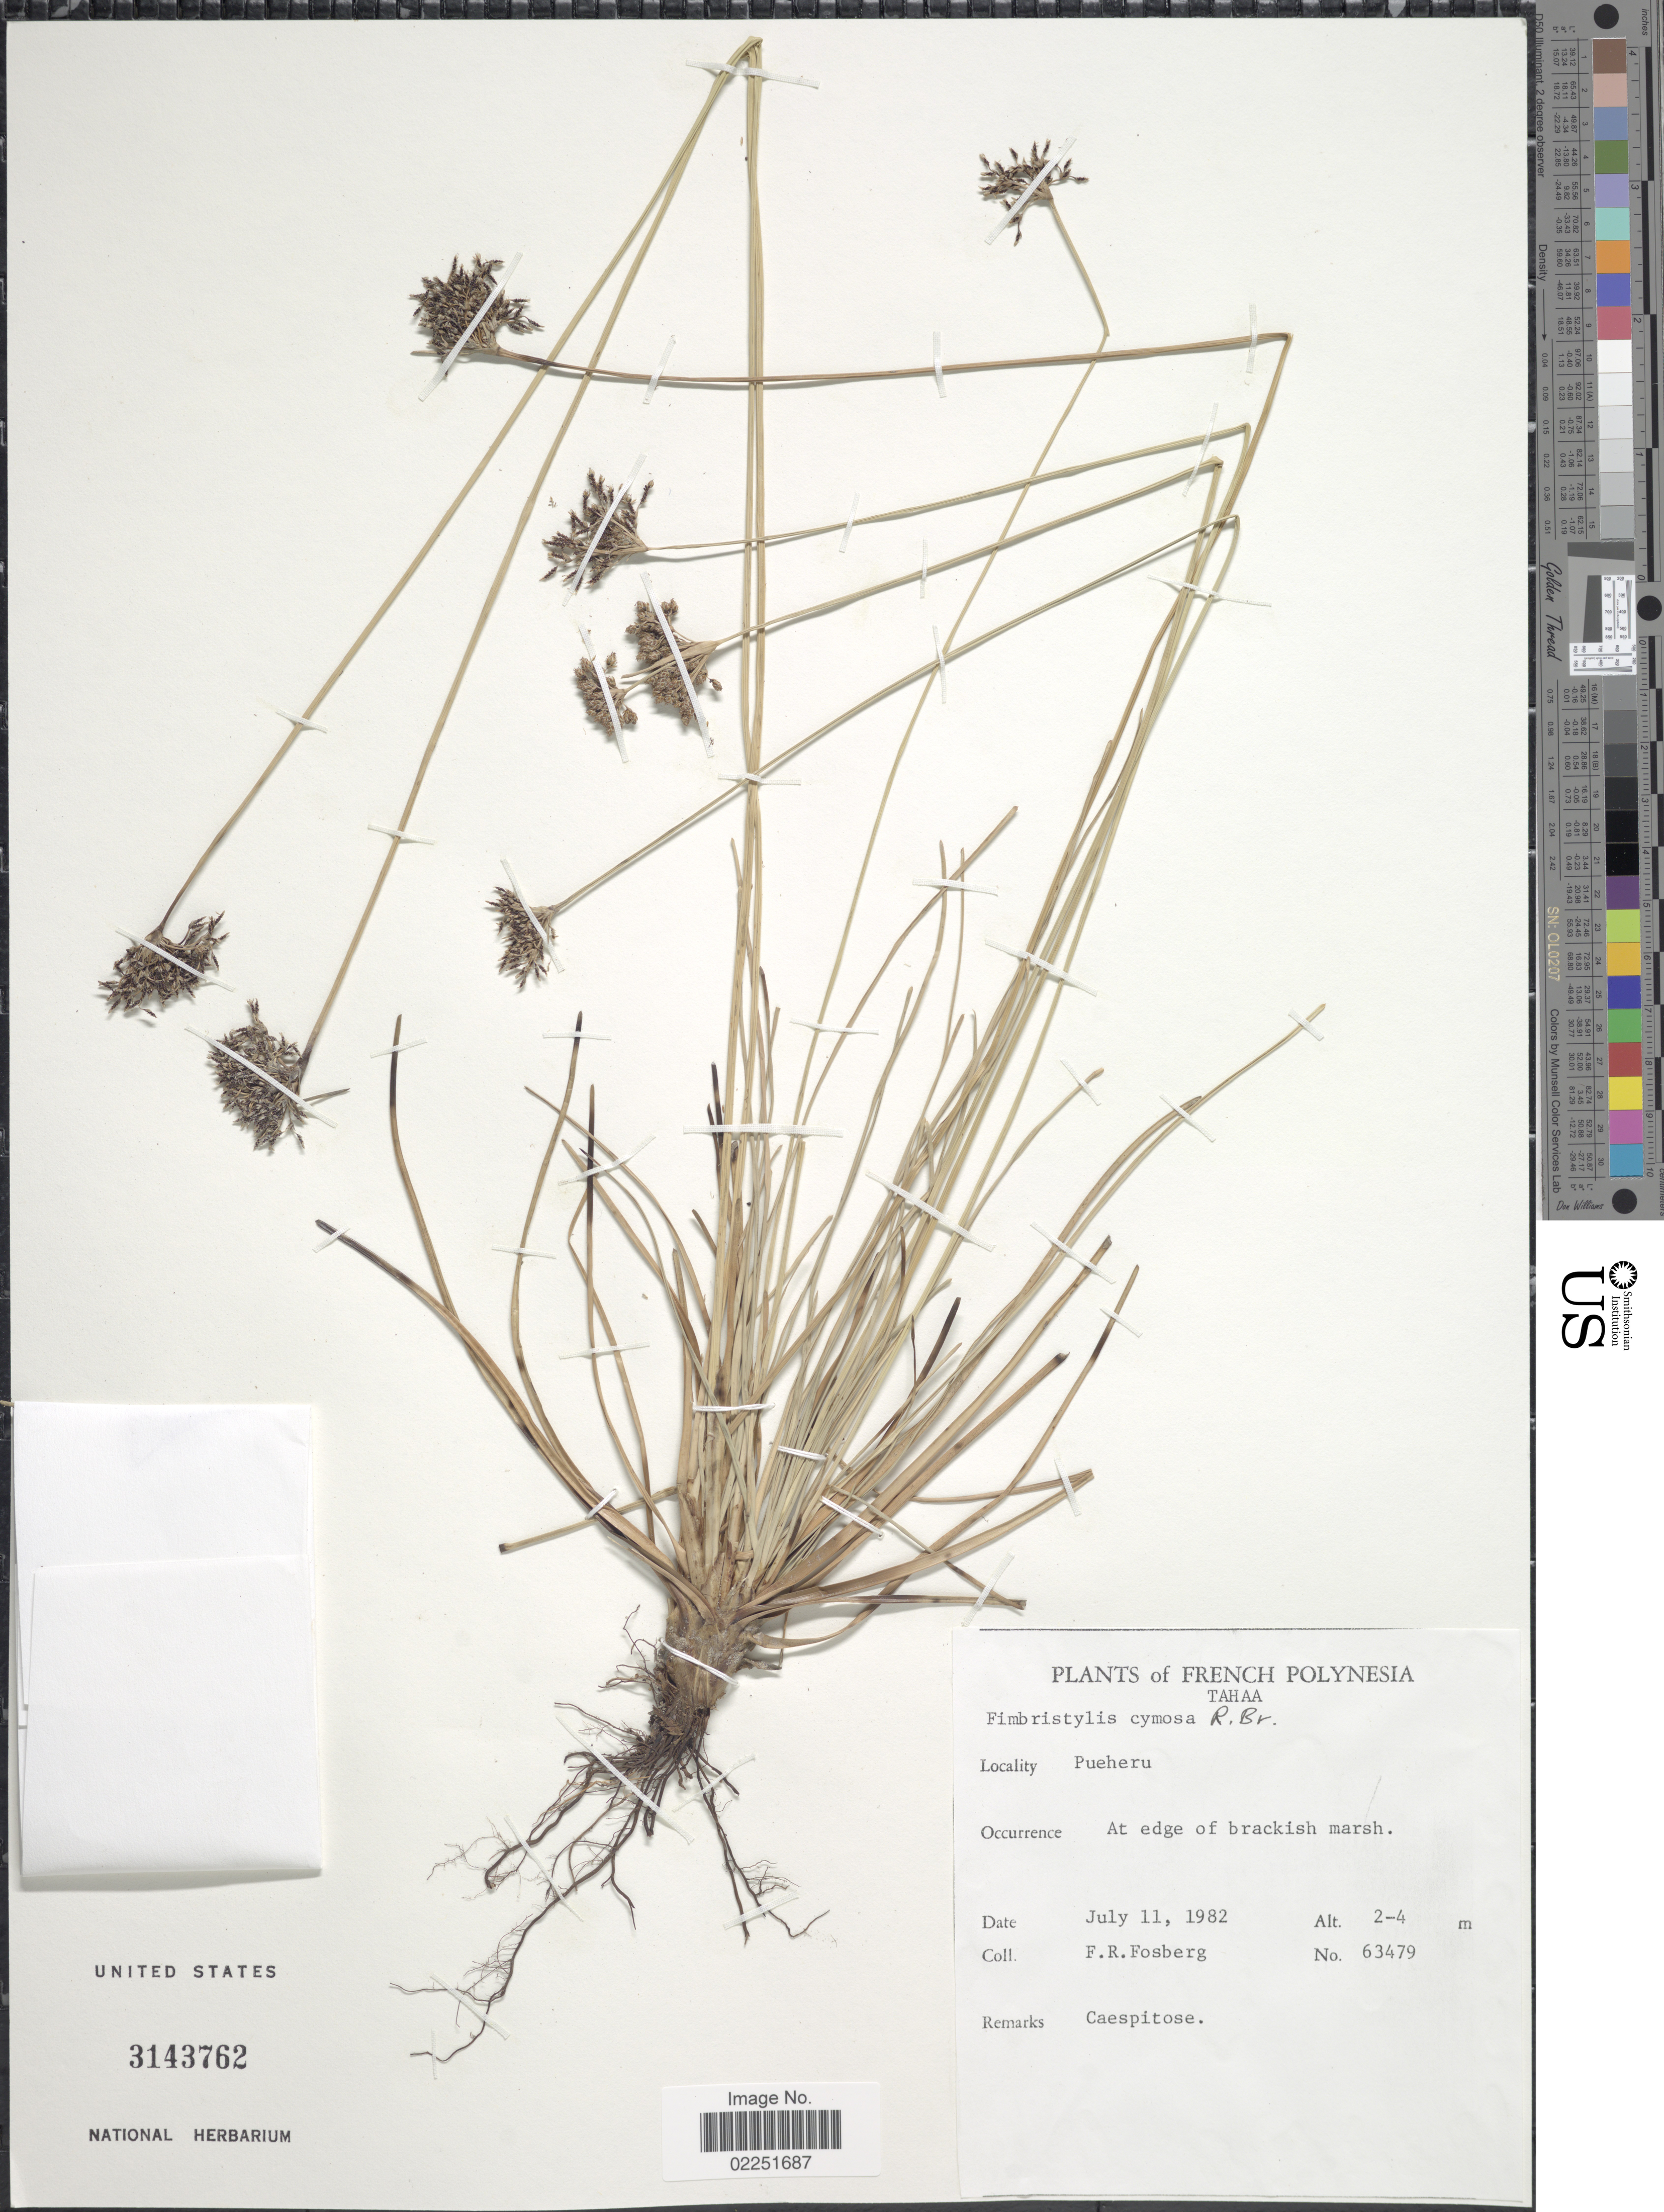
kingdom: Plantae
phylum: Tracheophyta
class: Liliopsida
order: Poales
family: Cyperaceae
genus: Fimbristylis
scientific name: Fimbristylis cymosa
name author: R. Br.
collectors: F. R. Fosberg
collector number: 63479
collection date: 1982-07-11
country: French Polynesia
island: Tahaa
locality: Tahaa, Pueheru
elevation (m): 2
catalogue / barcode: US 3143762